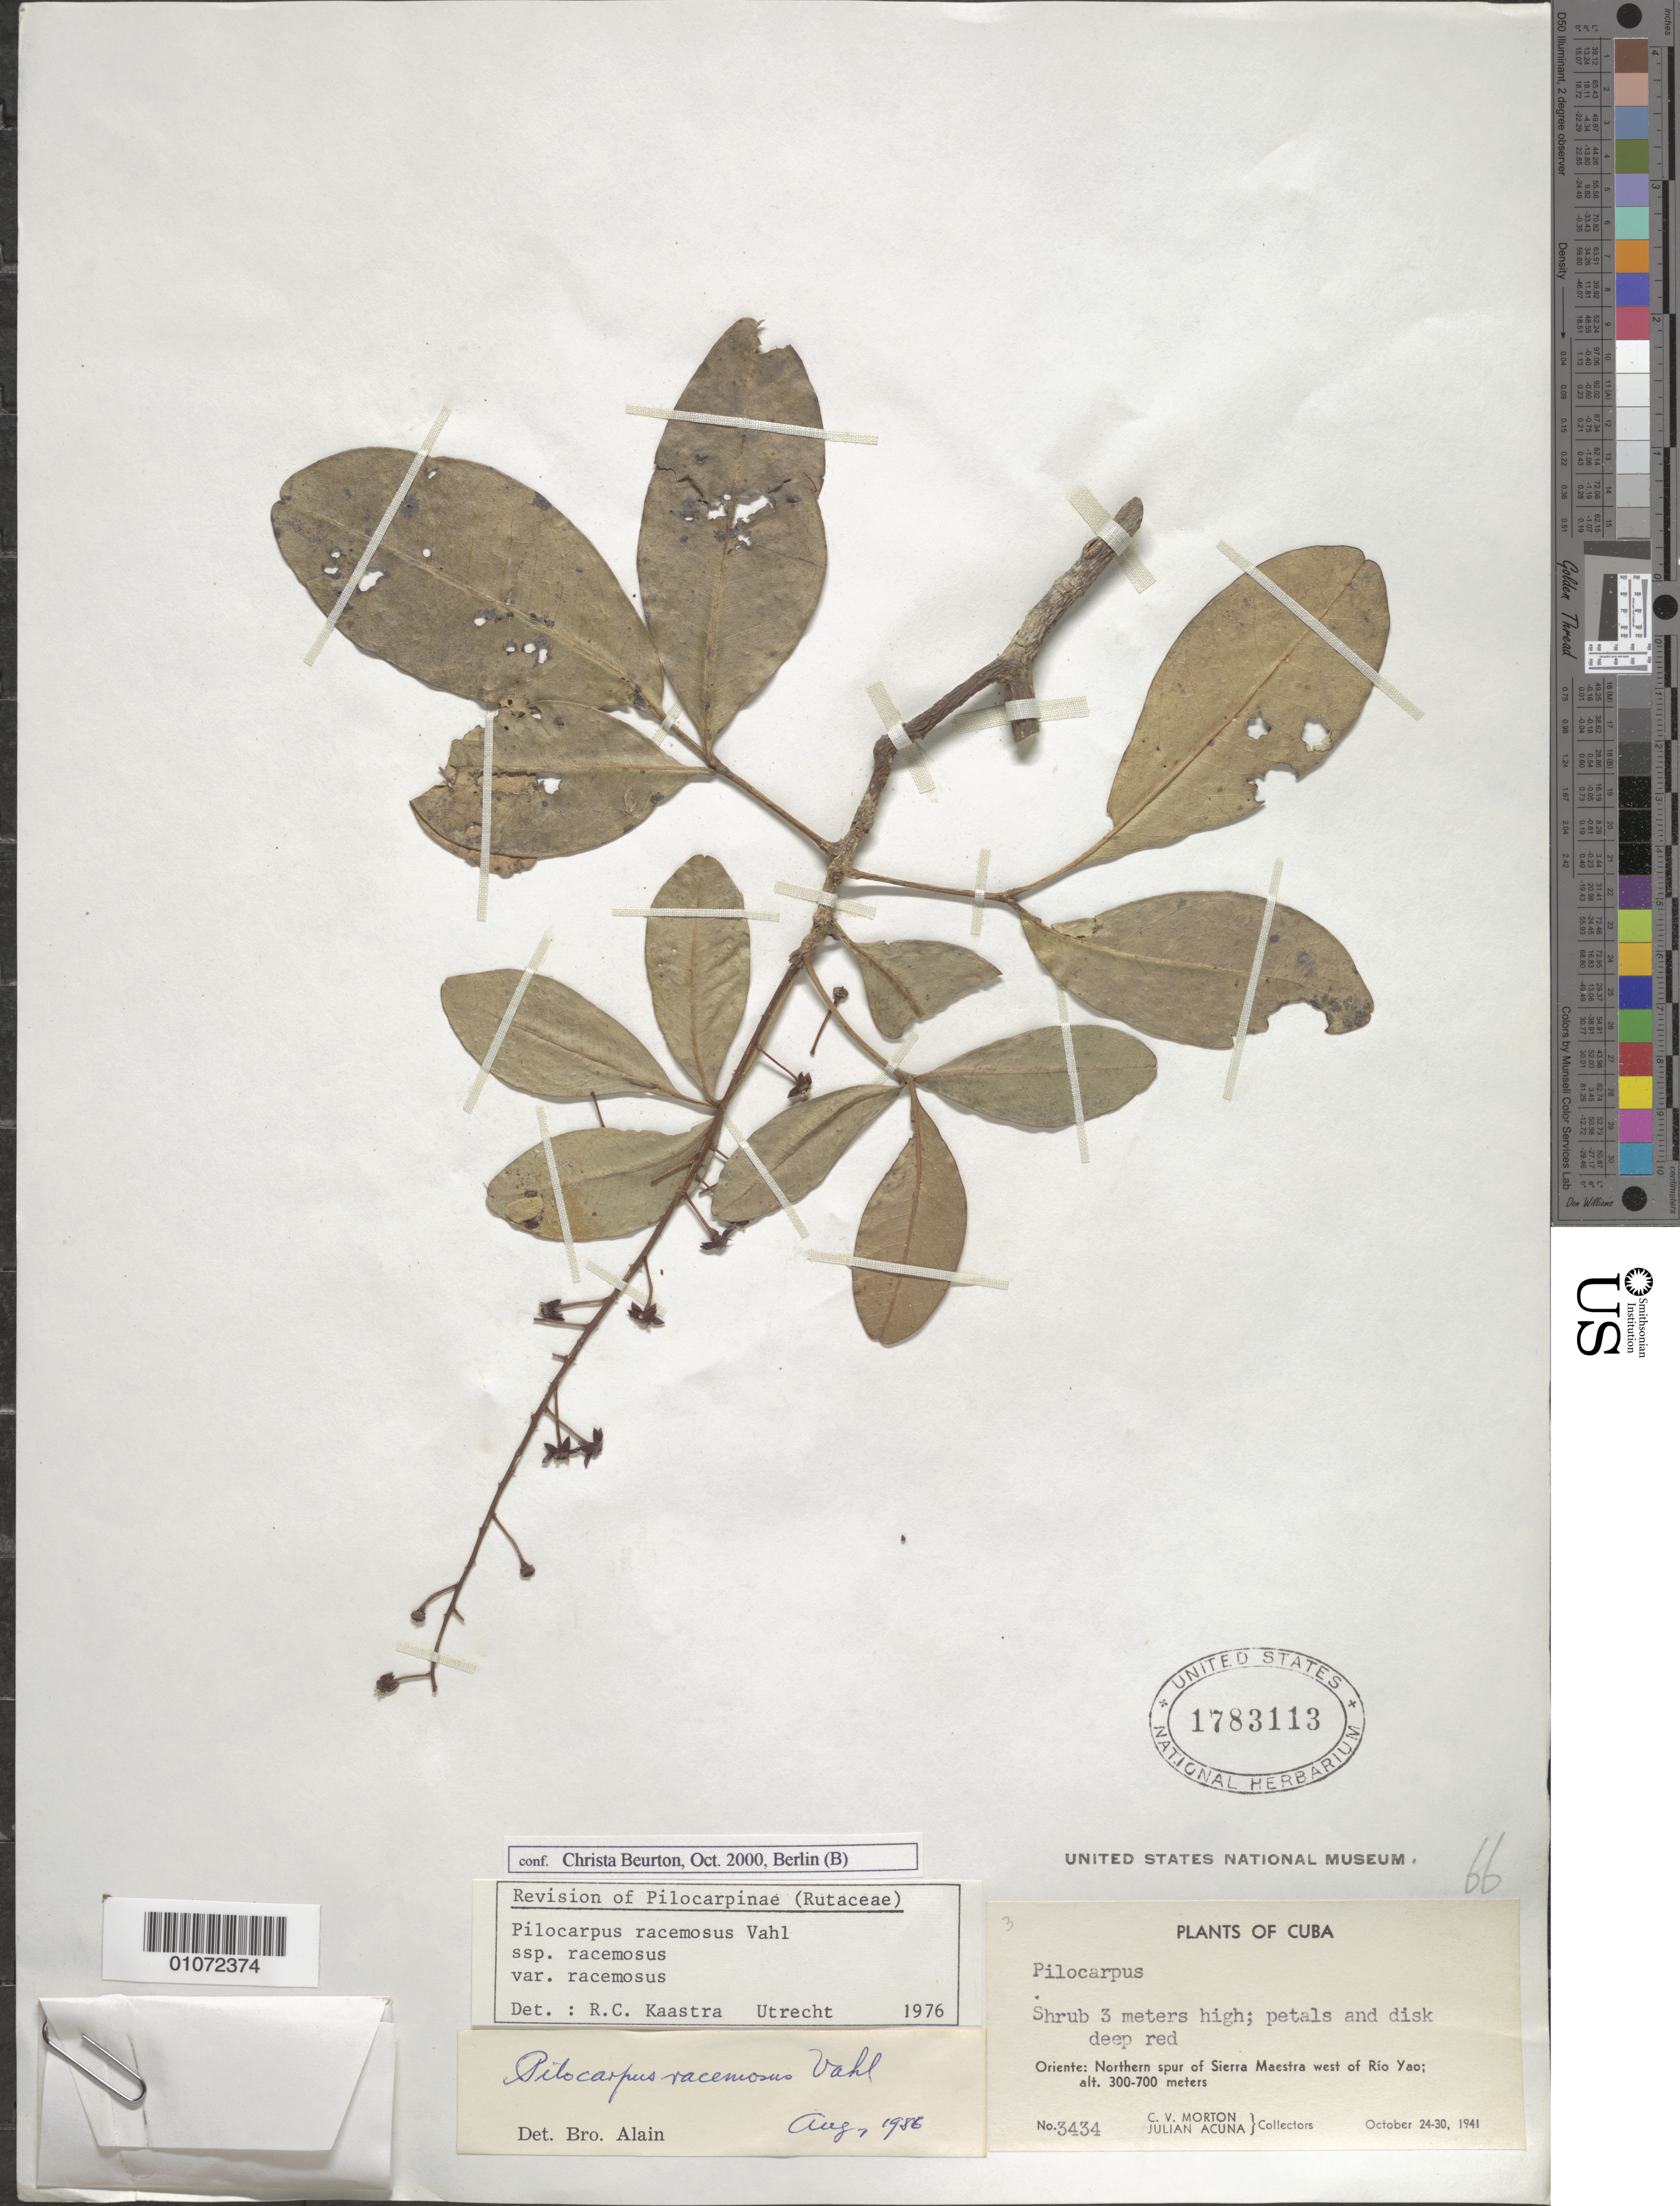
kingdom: Plantae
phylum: Tracheophyta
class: Magnoliopsida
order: Sapindales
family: Rutaceae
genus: Pilocarpus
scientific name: Pilocarpus racemosus subsp. racemosus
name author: Vahl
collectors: C. V. Morton & J. Acuña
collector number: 3434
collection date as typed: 24 Oct 1941 to 30 Oct 1941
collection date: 1941-10-24/1941-10-30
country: Cuba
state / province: Oriente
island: Cuba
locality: Northern spur of Sierra Maestra W of Rio Yao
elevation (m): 300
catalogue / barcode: US 1783113